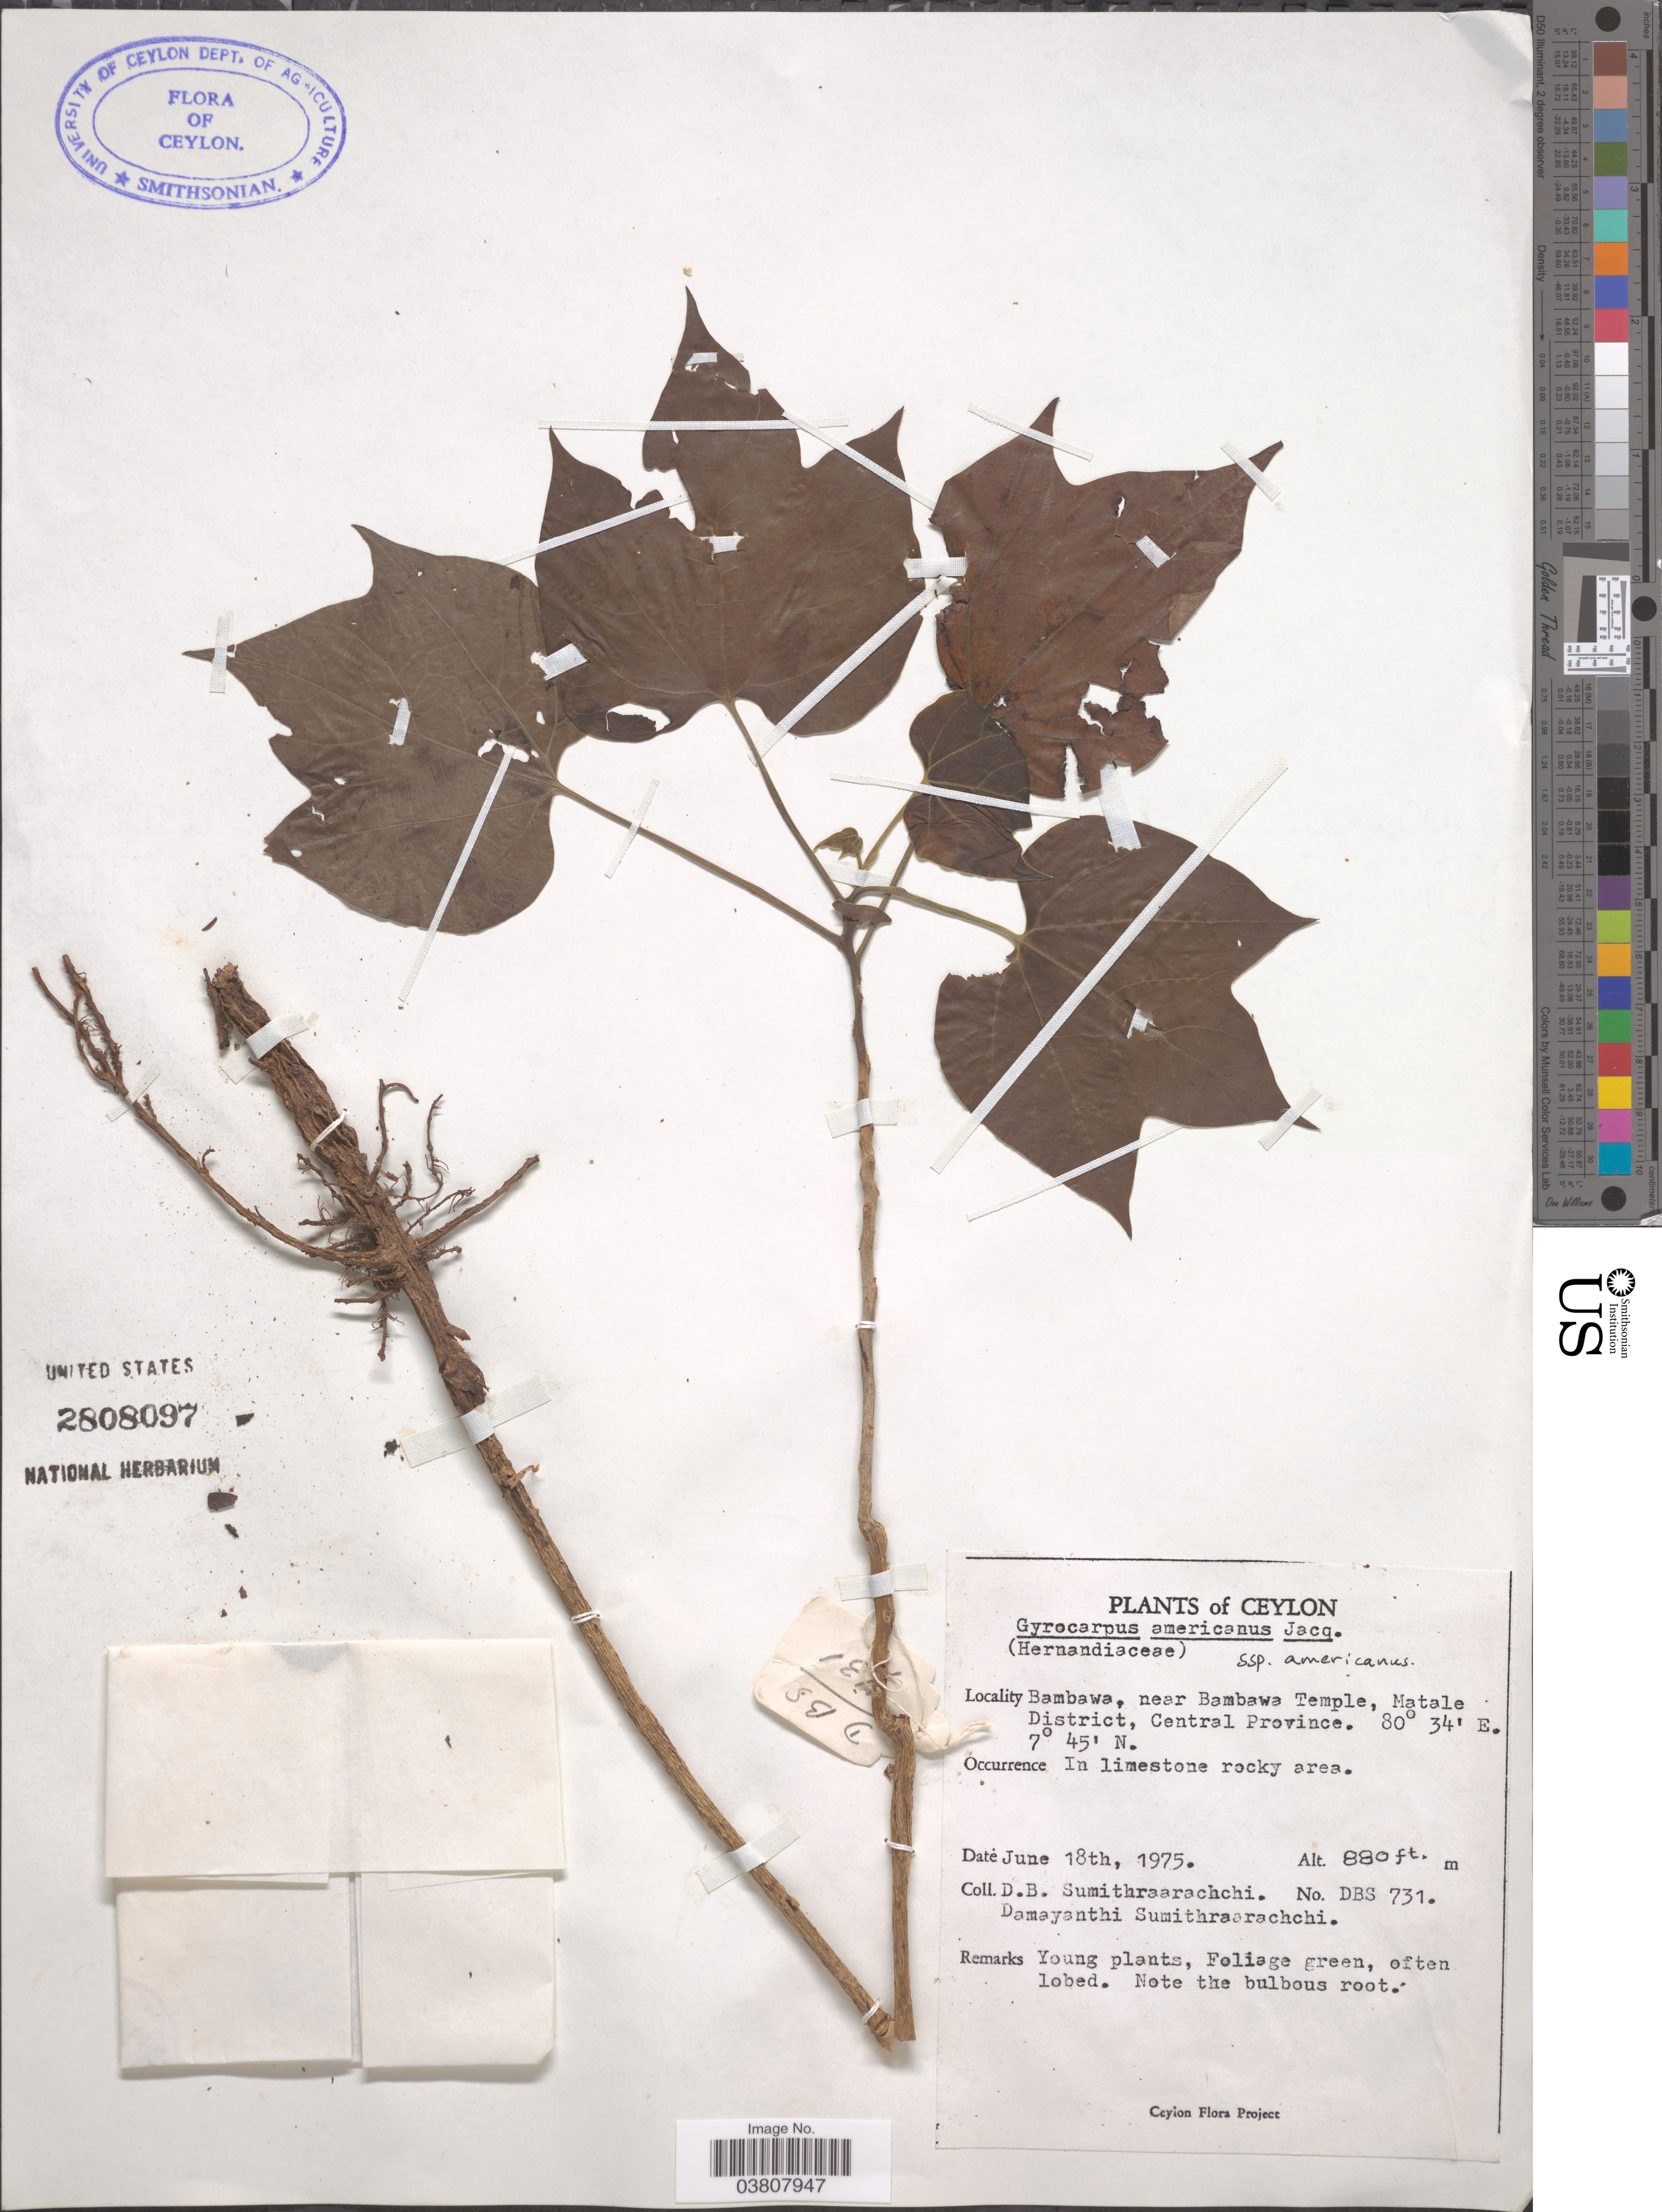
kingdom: Plantae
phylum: Tracheophyta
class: Magnoliopsida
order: Laurales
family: Hernandiaceae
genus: Gyrocarpus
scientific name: Gyrocarpus americanus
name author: Jacq.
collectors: D. B. Sumithraarachchi & D. Sumithraarachchi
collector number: DBS731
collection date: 1975-06-18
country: Sri Lanka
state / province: Central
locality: Ceylon. Bambawa, near Bambawa Temple, Matale District.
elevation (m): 268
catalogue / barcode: US 2808097